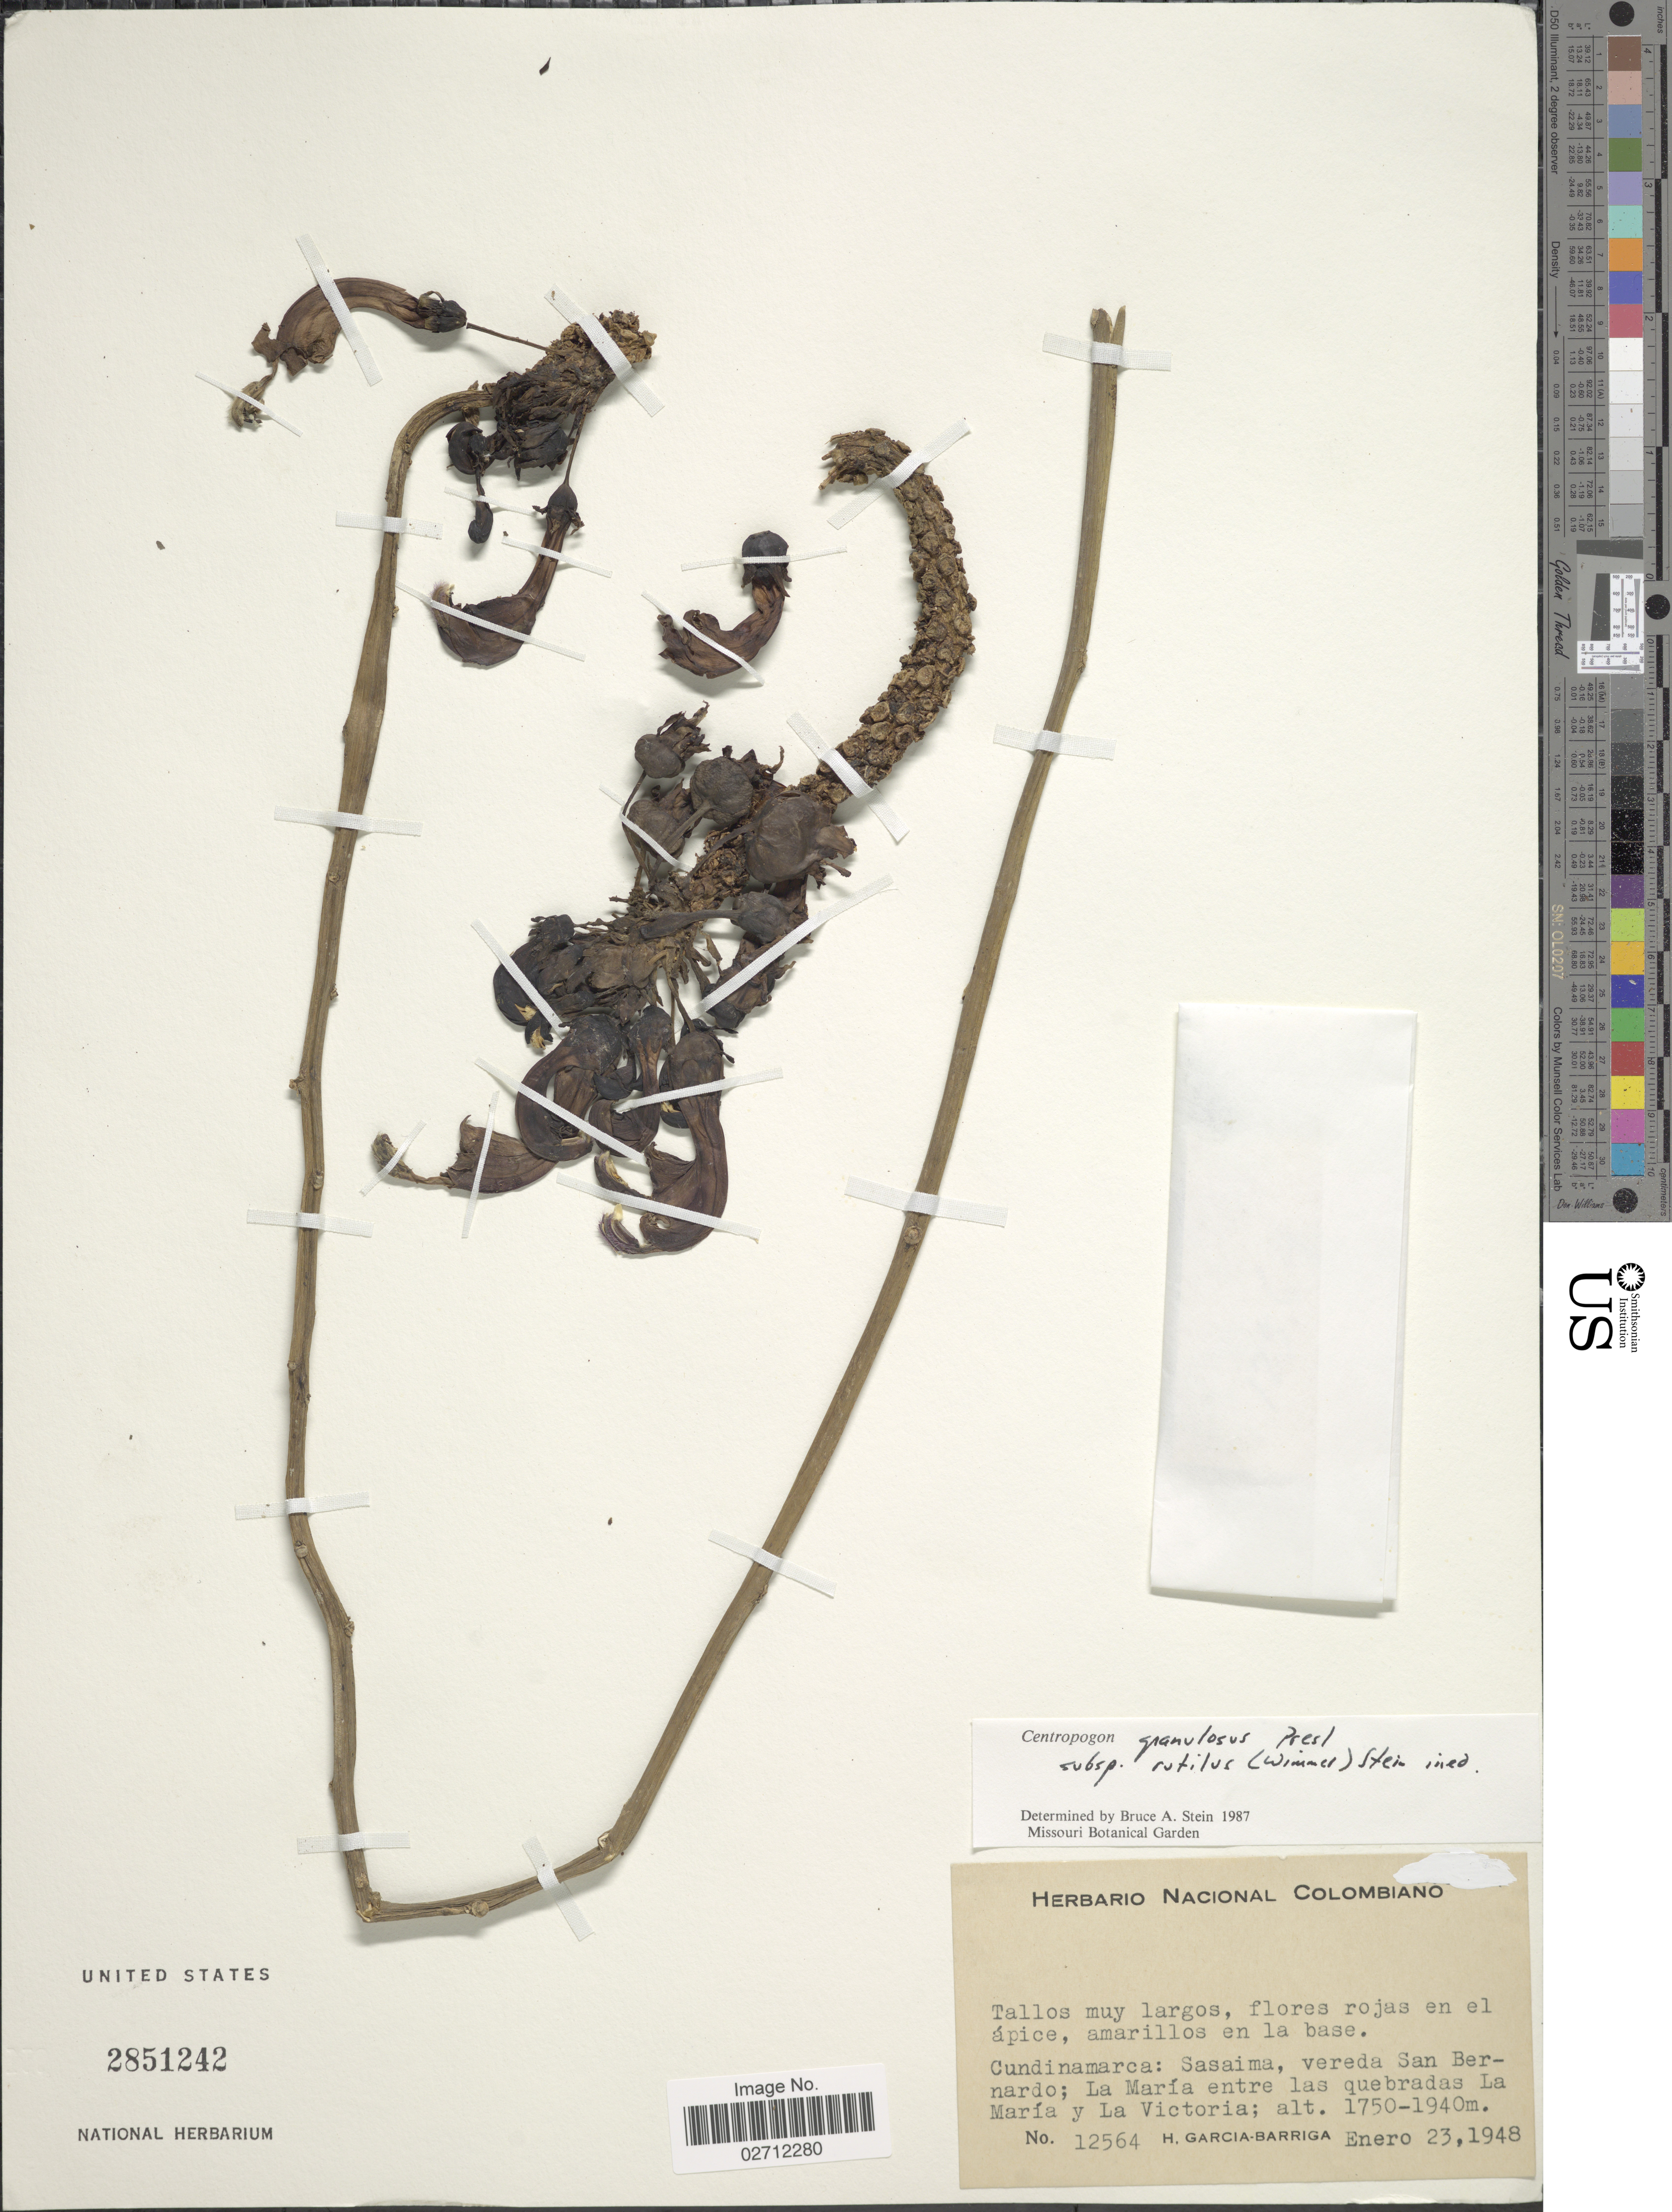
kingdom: Plantae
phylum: Tracheophyta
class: Magnoliopsida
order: Asterales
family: Campanulaceae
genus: Centropogon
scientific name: Centropogon granulosus subsp. rutilus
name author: E. Wimm.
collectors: H. García Barriga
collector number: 12564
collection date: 1948-01-23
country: Colombia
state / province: Cundinamarca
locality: Sasaima, vereda San Bernardo; La Maria entre las quebradas La Mariay La Victoria.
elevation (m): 1750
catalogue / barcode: US 2851242